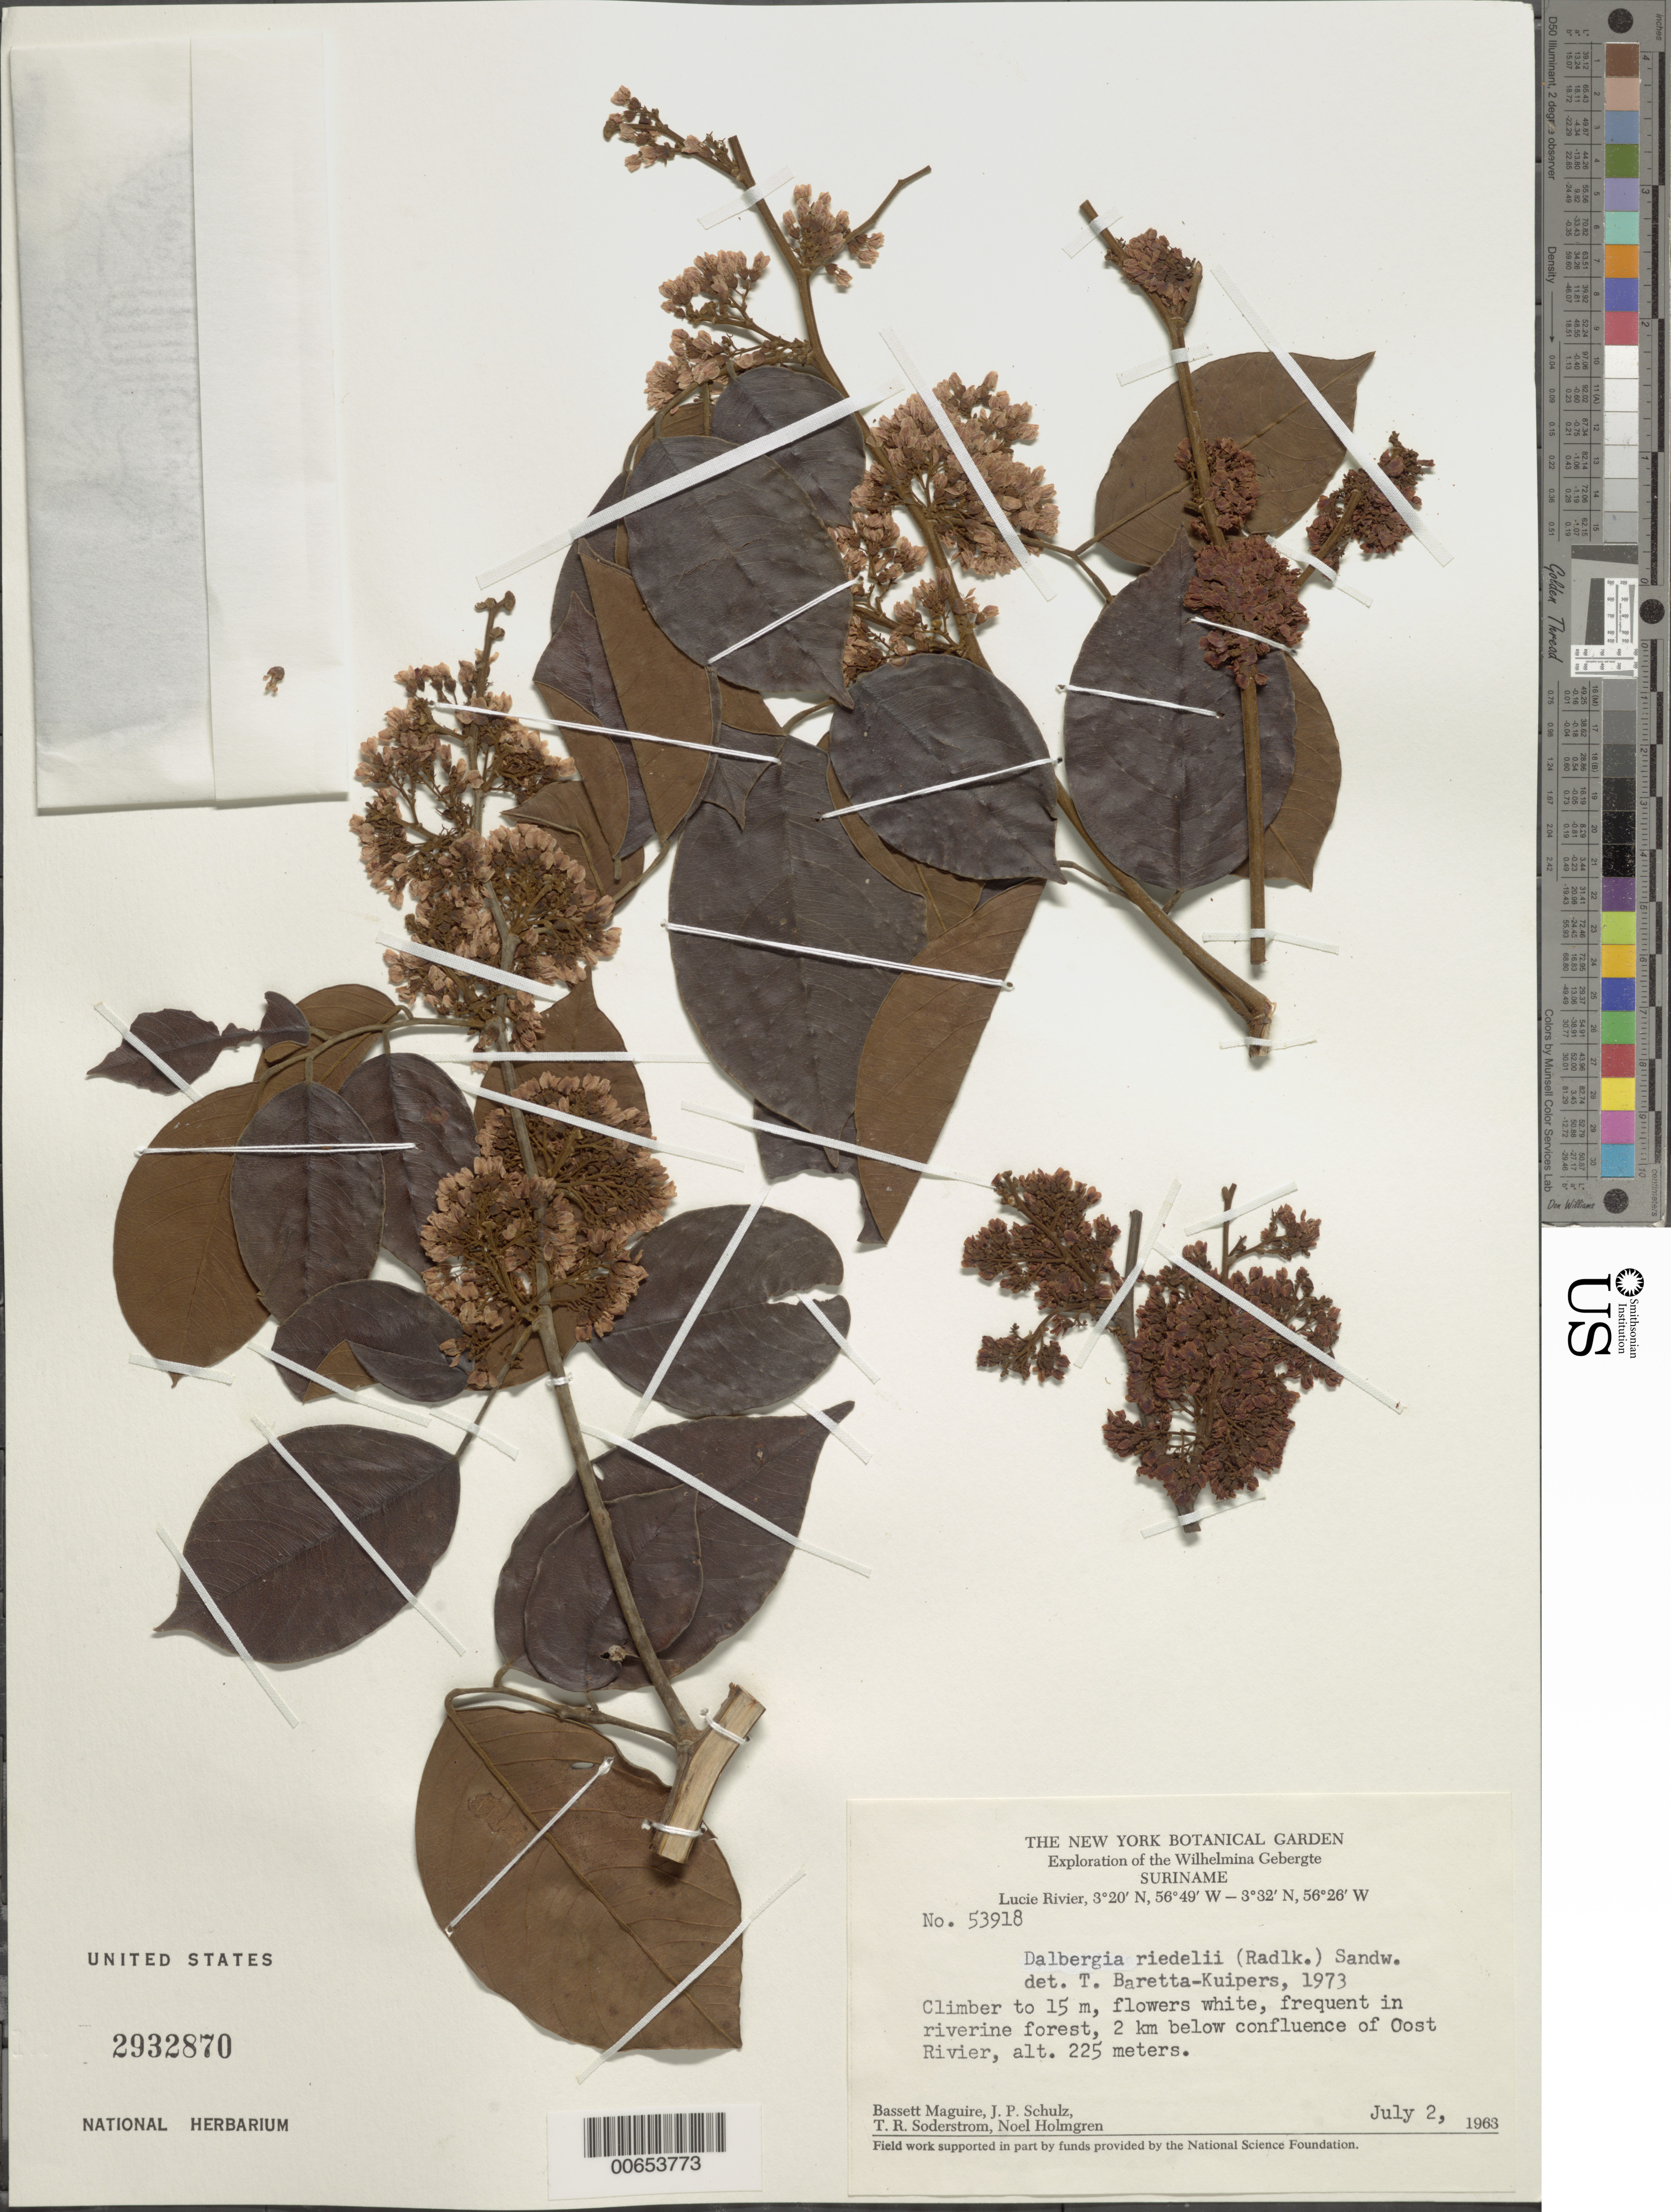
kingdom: Plantae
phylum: Tracheophyta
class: Magnoliopsida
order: Fabales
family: Fabaceae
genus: Dalbergia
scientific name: Dalbergia riedelii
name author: (Benth.) Sandwith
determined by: Baretta-Kuipers, T.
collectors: B. Maguire, J. P. Schulz, T. R. Soderstrom & N. H. Holmgren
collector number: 53918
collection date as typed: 2-Jul-63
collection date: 1963-07-02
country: Suriname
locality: Lucie R., 2 km below confluence with Oost R., Wilhelmina Gebergte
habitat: Riverine forest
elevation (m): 225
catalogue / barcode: US 2932870